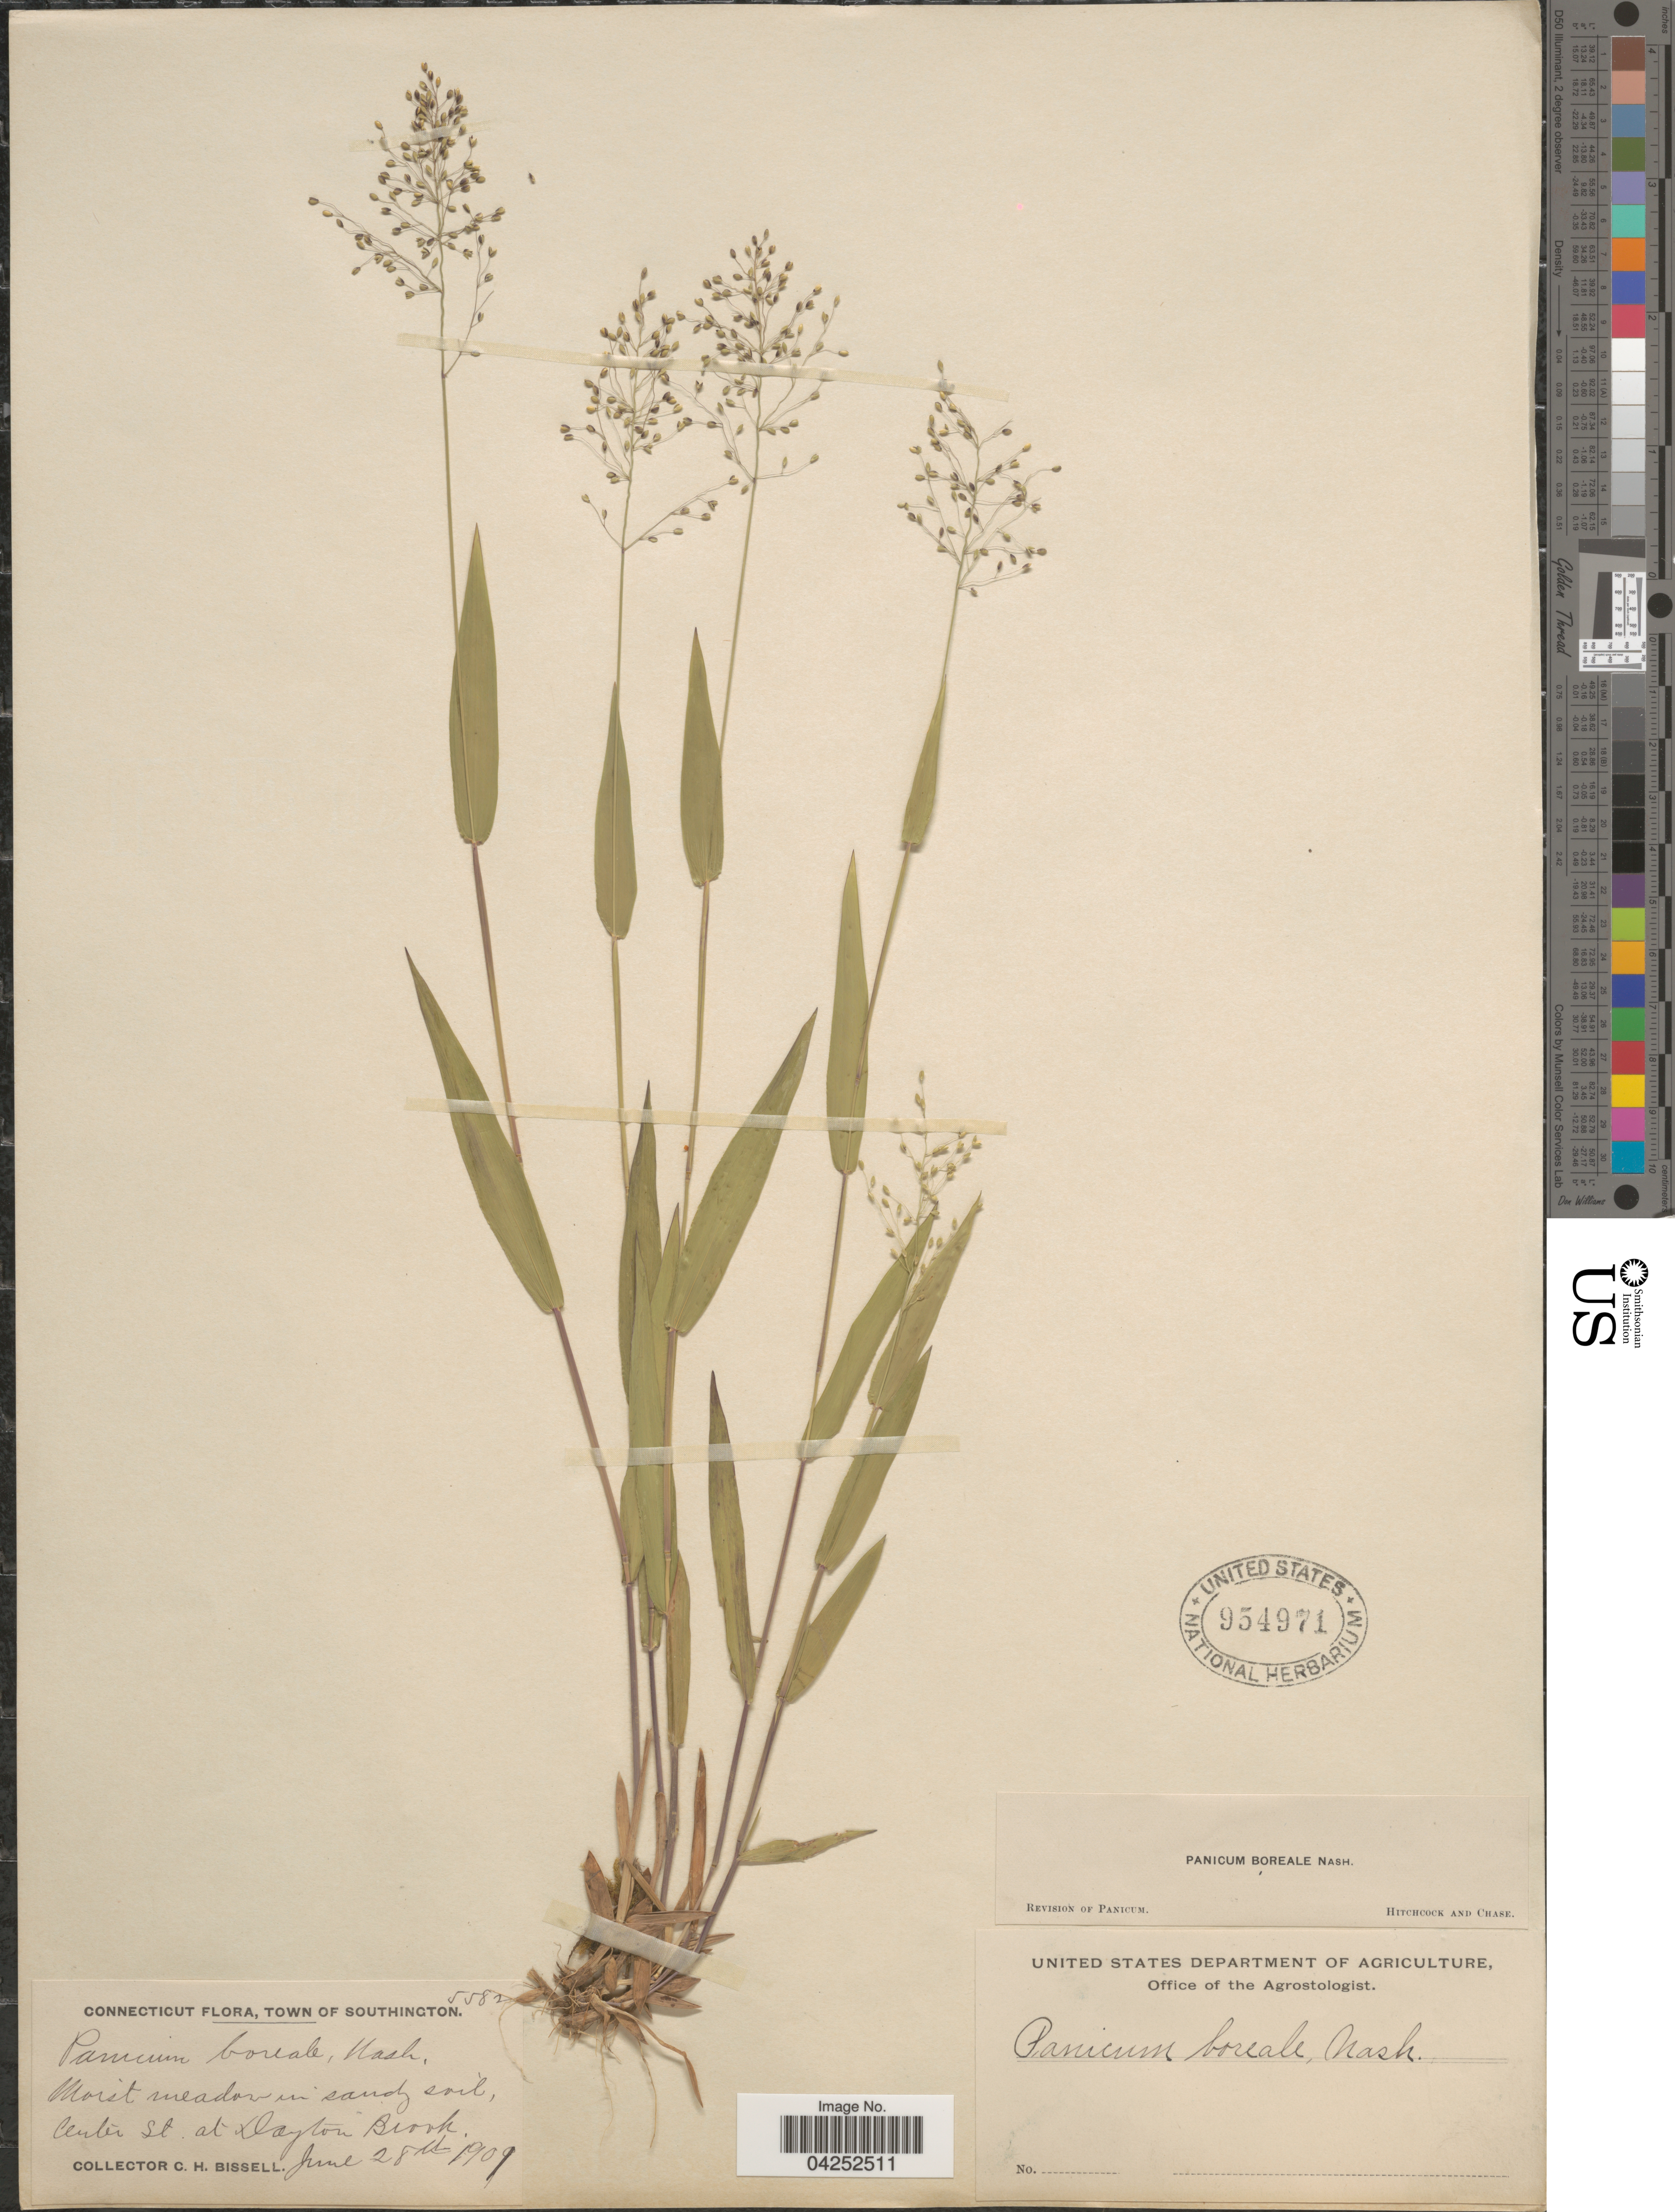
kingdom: Plantae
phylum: Tracheophyta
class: Liliopsida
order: Poales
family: Poaceae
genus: Dichanthelium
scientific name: Dichanthelium boreale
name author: (Nash) Freckmann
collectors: C. Bissell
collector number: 5582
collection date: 1909-06-28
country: United States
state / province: Connecticut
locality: Town of Southington. Center St. at Dayton Brook.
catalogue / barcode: US 954971